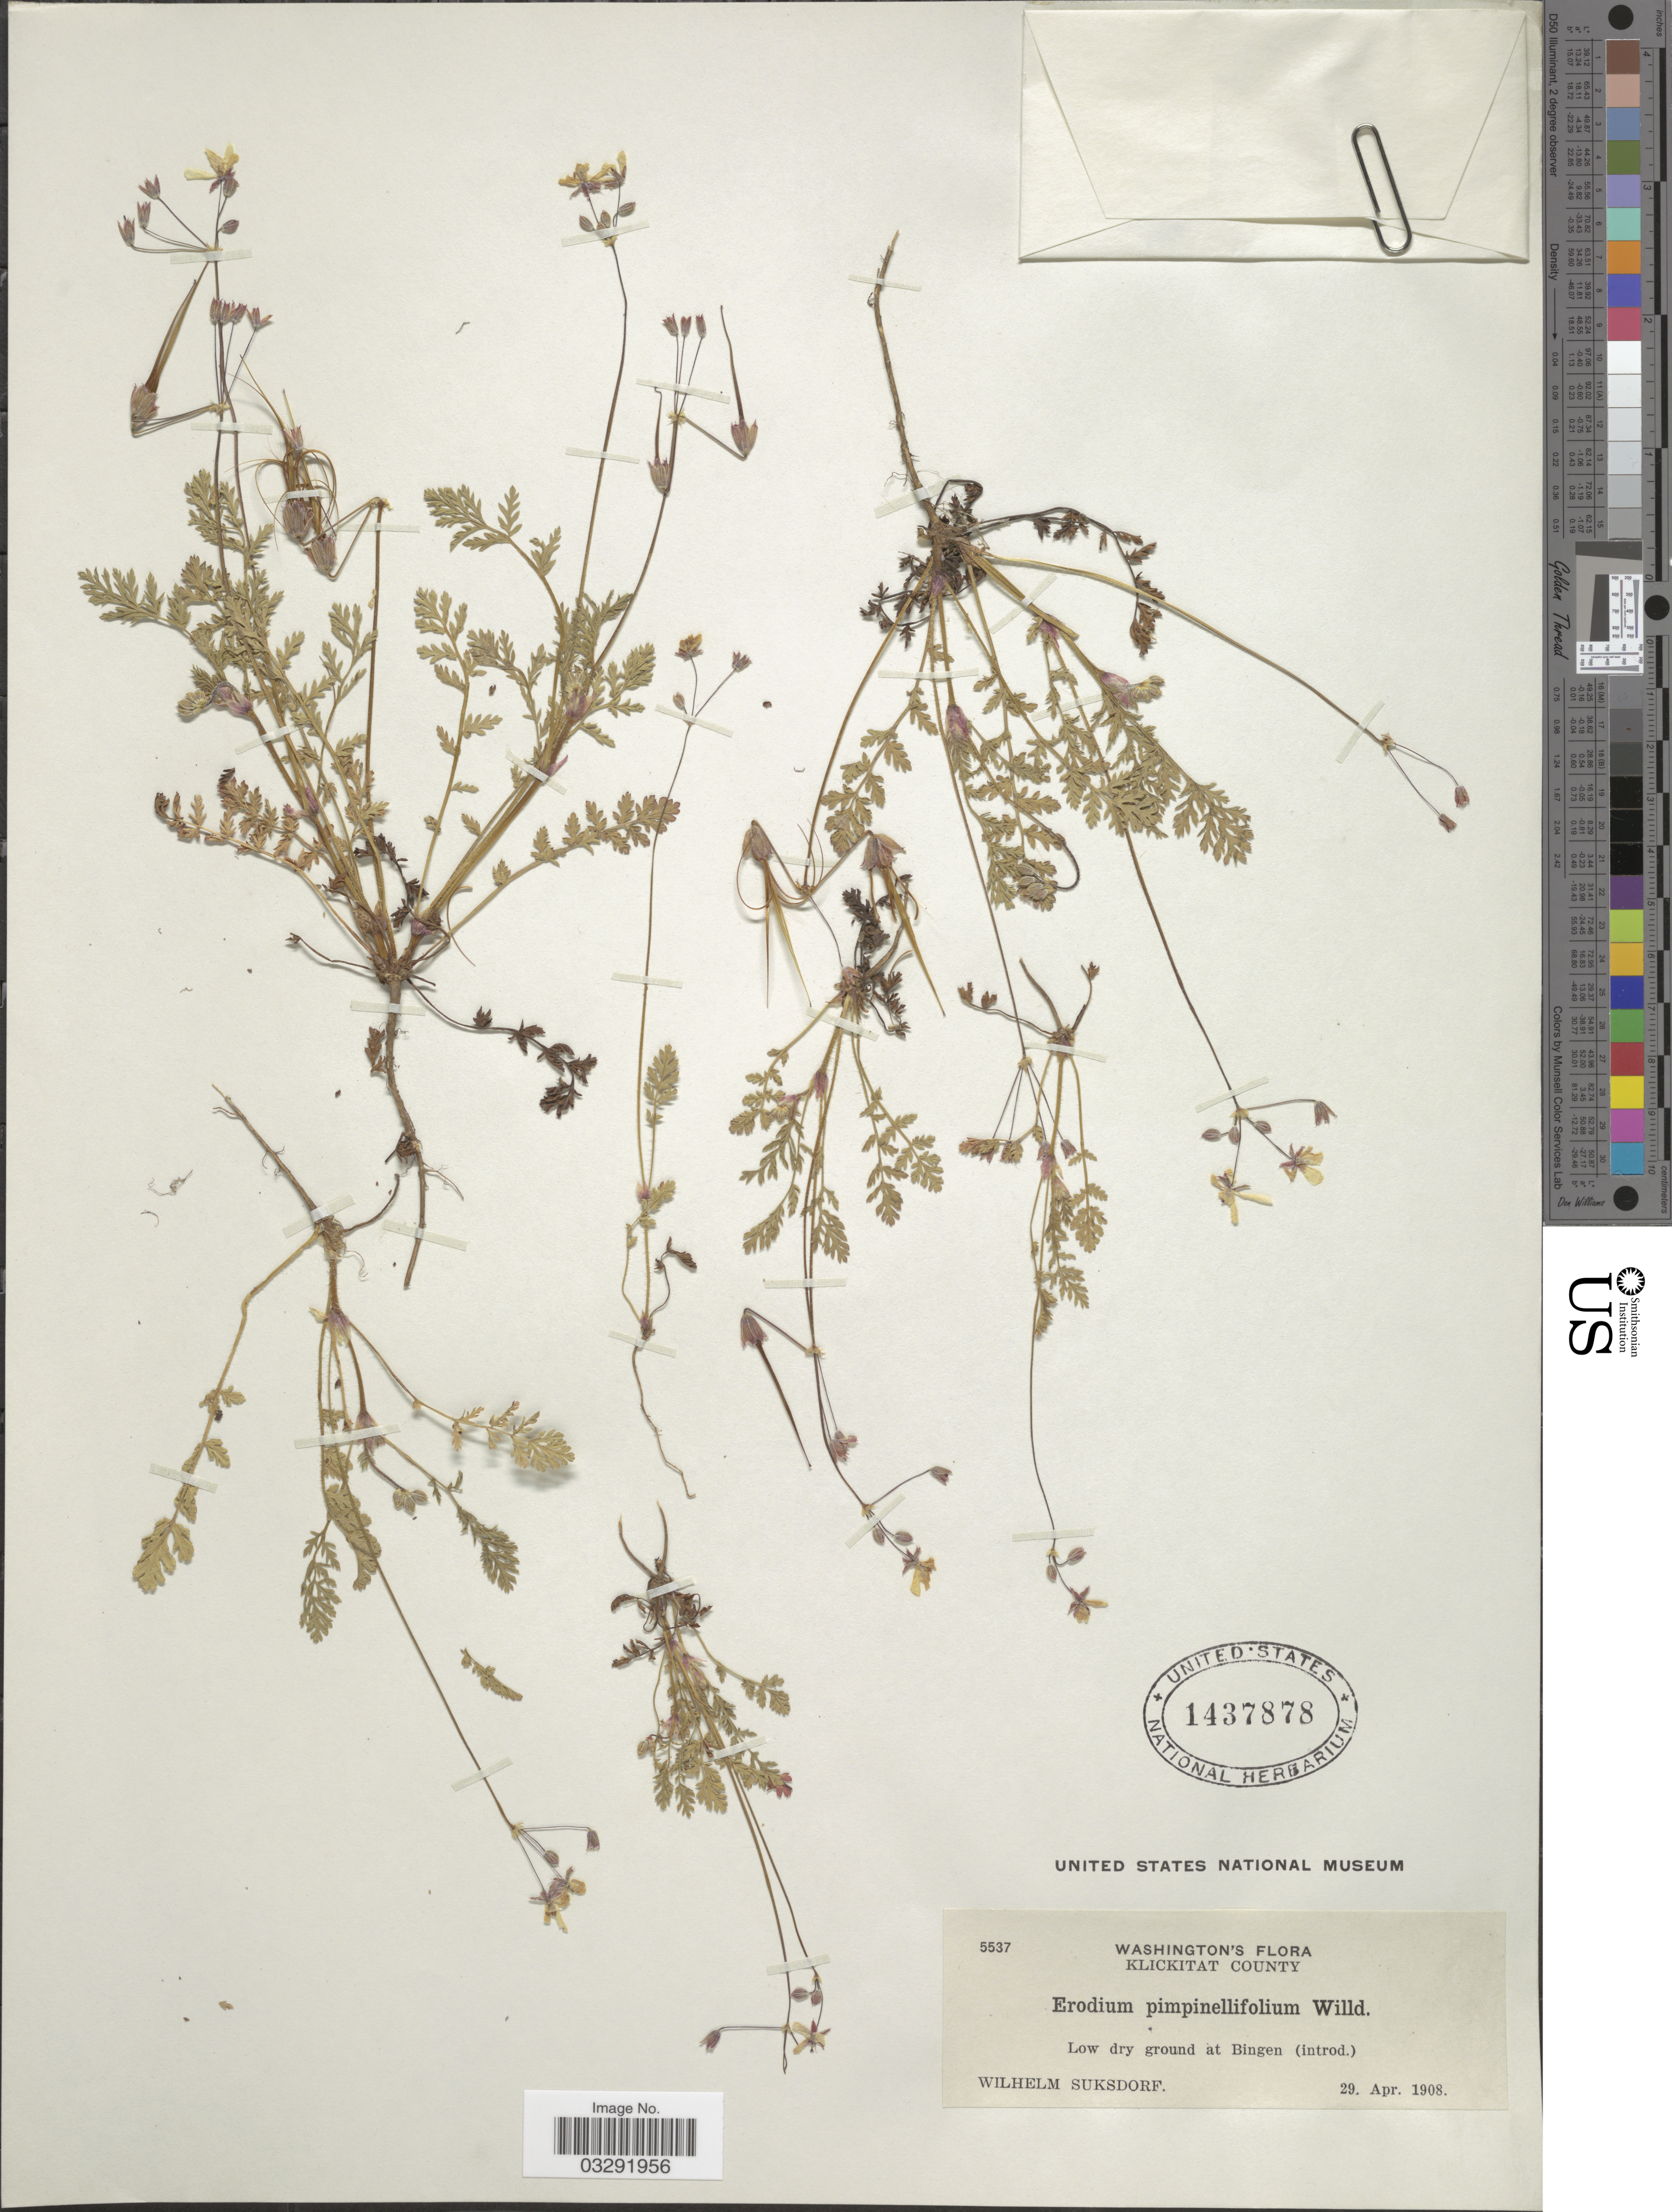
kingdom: Plantae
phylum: Tracheophyta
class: Magnoliopsida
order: Geraniales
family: Geraniaceae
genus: Erodium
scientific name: Erodium pimpinellifolium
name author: Sibth.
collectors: W. N. Suksdorf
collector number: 5537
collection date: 1908-04-29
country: United States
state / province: Washington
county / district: Klickitat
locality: Klickitat County. Low dry ground at Bingen.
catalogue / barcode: US 1437878